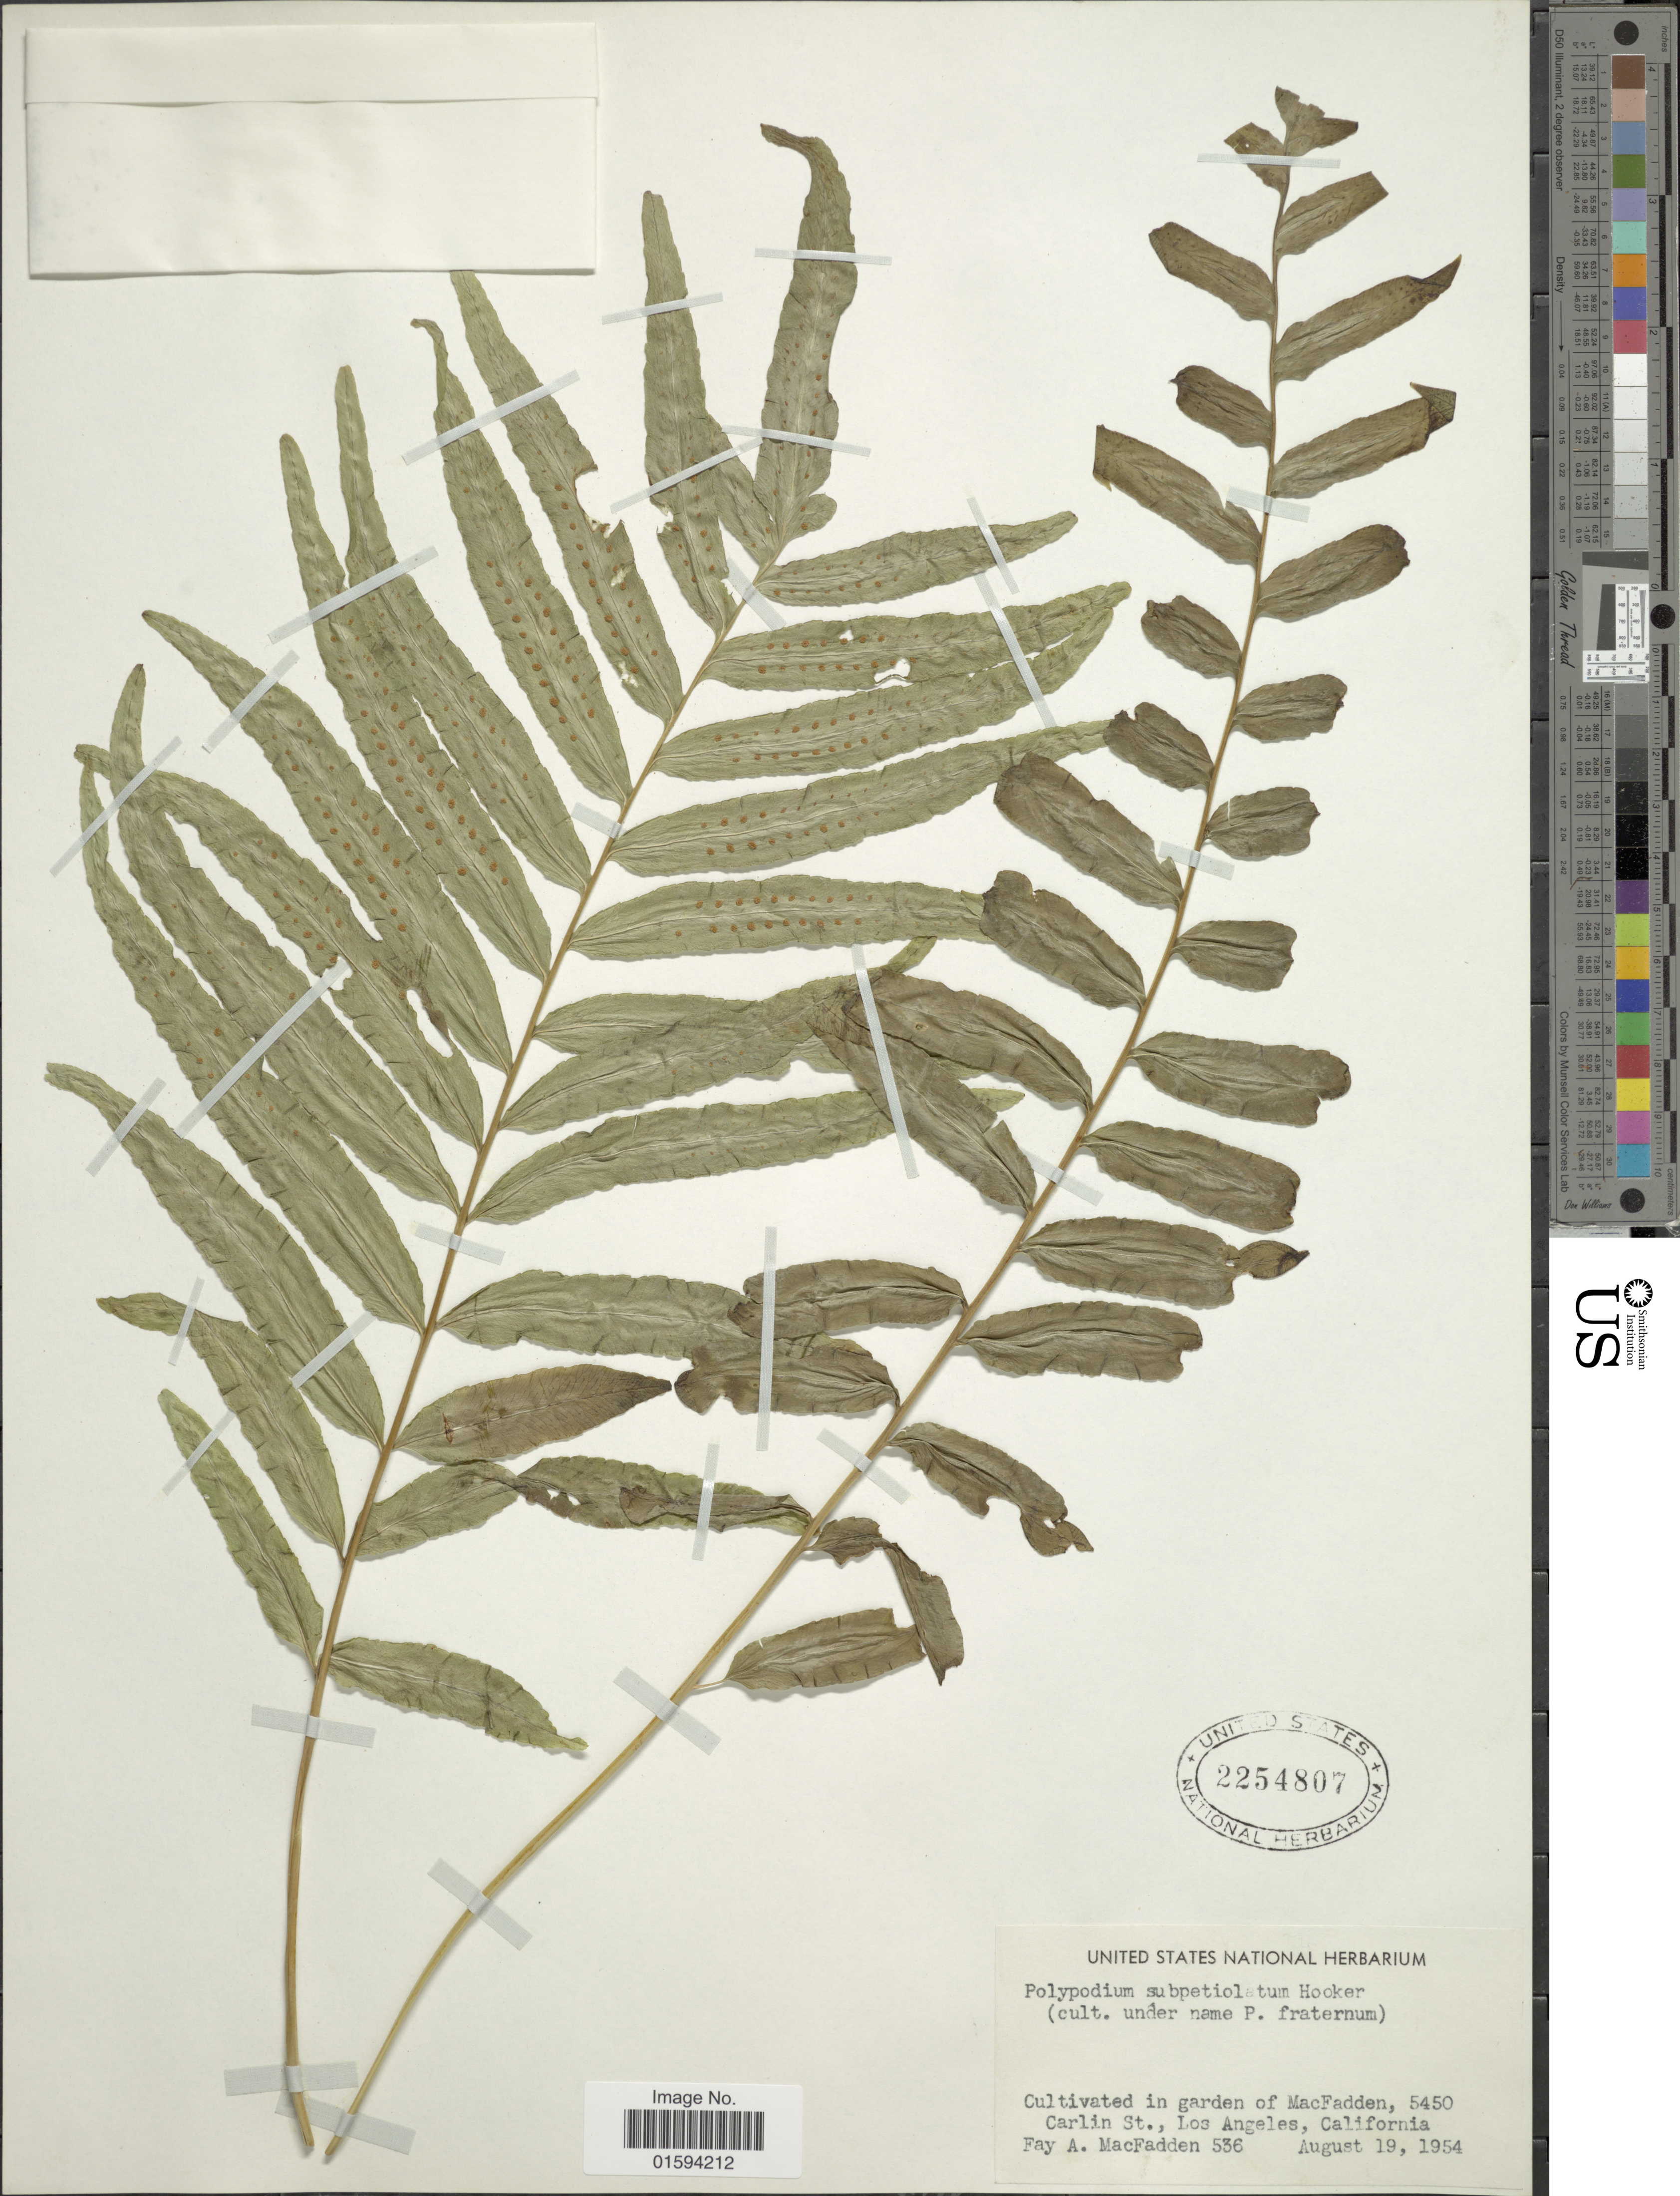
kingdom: Plantae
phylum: Tracheophyta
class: Polypodiopsida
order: Polypodiales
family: Polypodiaceae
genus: Polypodium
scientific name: Polypodium subpetiolatum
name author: Hook.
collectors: F. MacFadden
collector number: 536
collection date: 1954-08-19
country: United States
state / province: California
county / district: Los Angeles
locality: In Garden of MacFadden, 5450 Carlin St., Los Angeles, California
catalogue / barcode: US 2254807